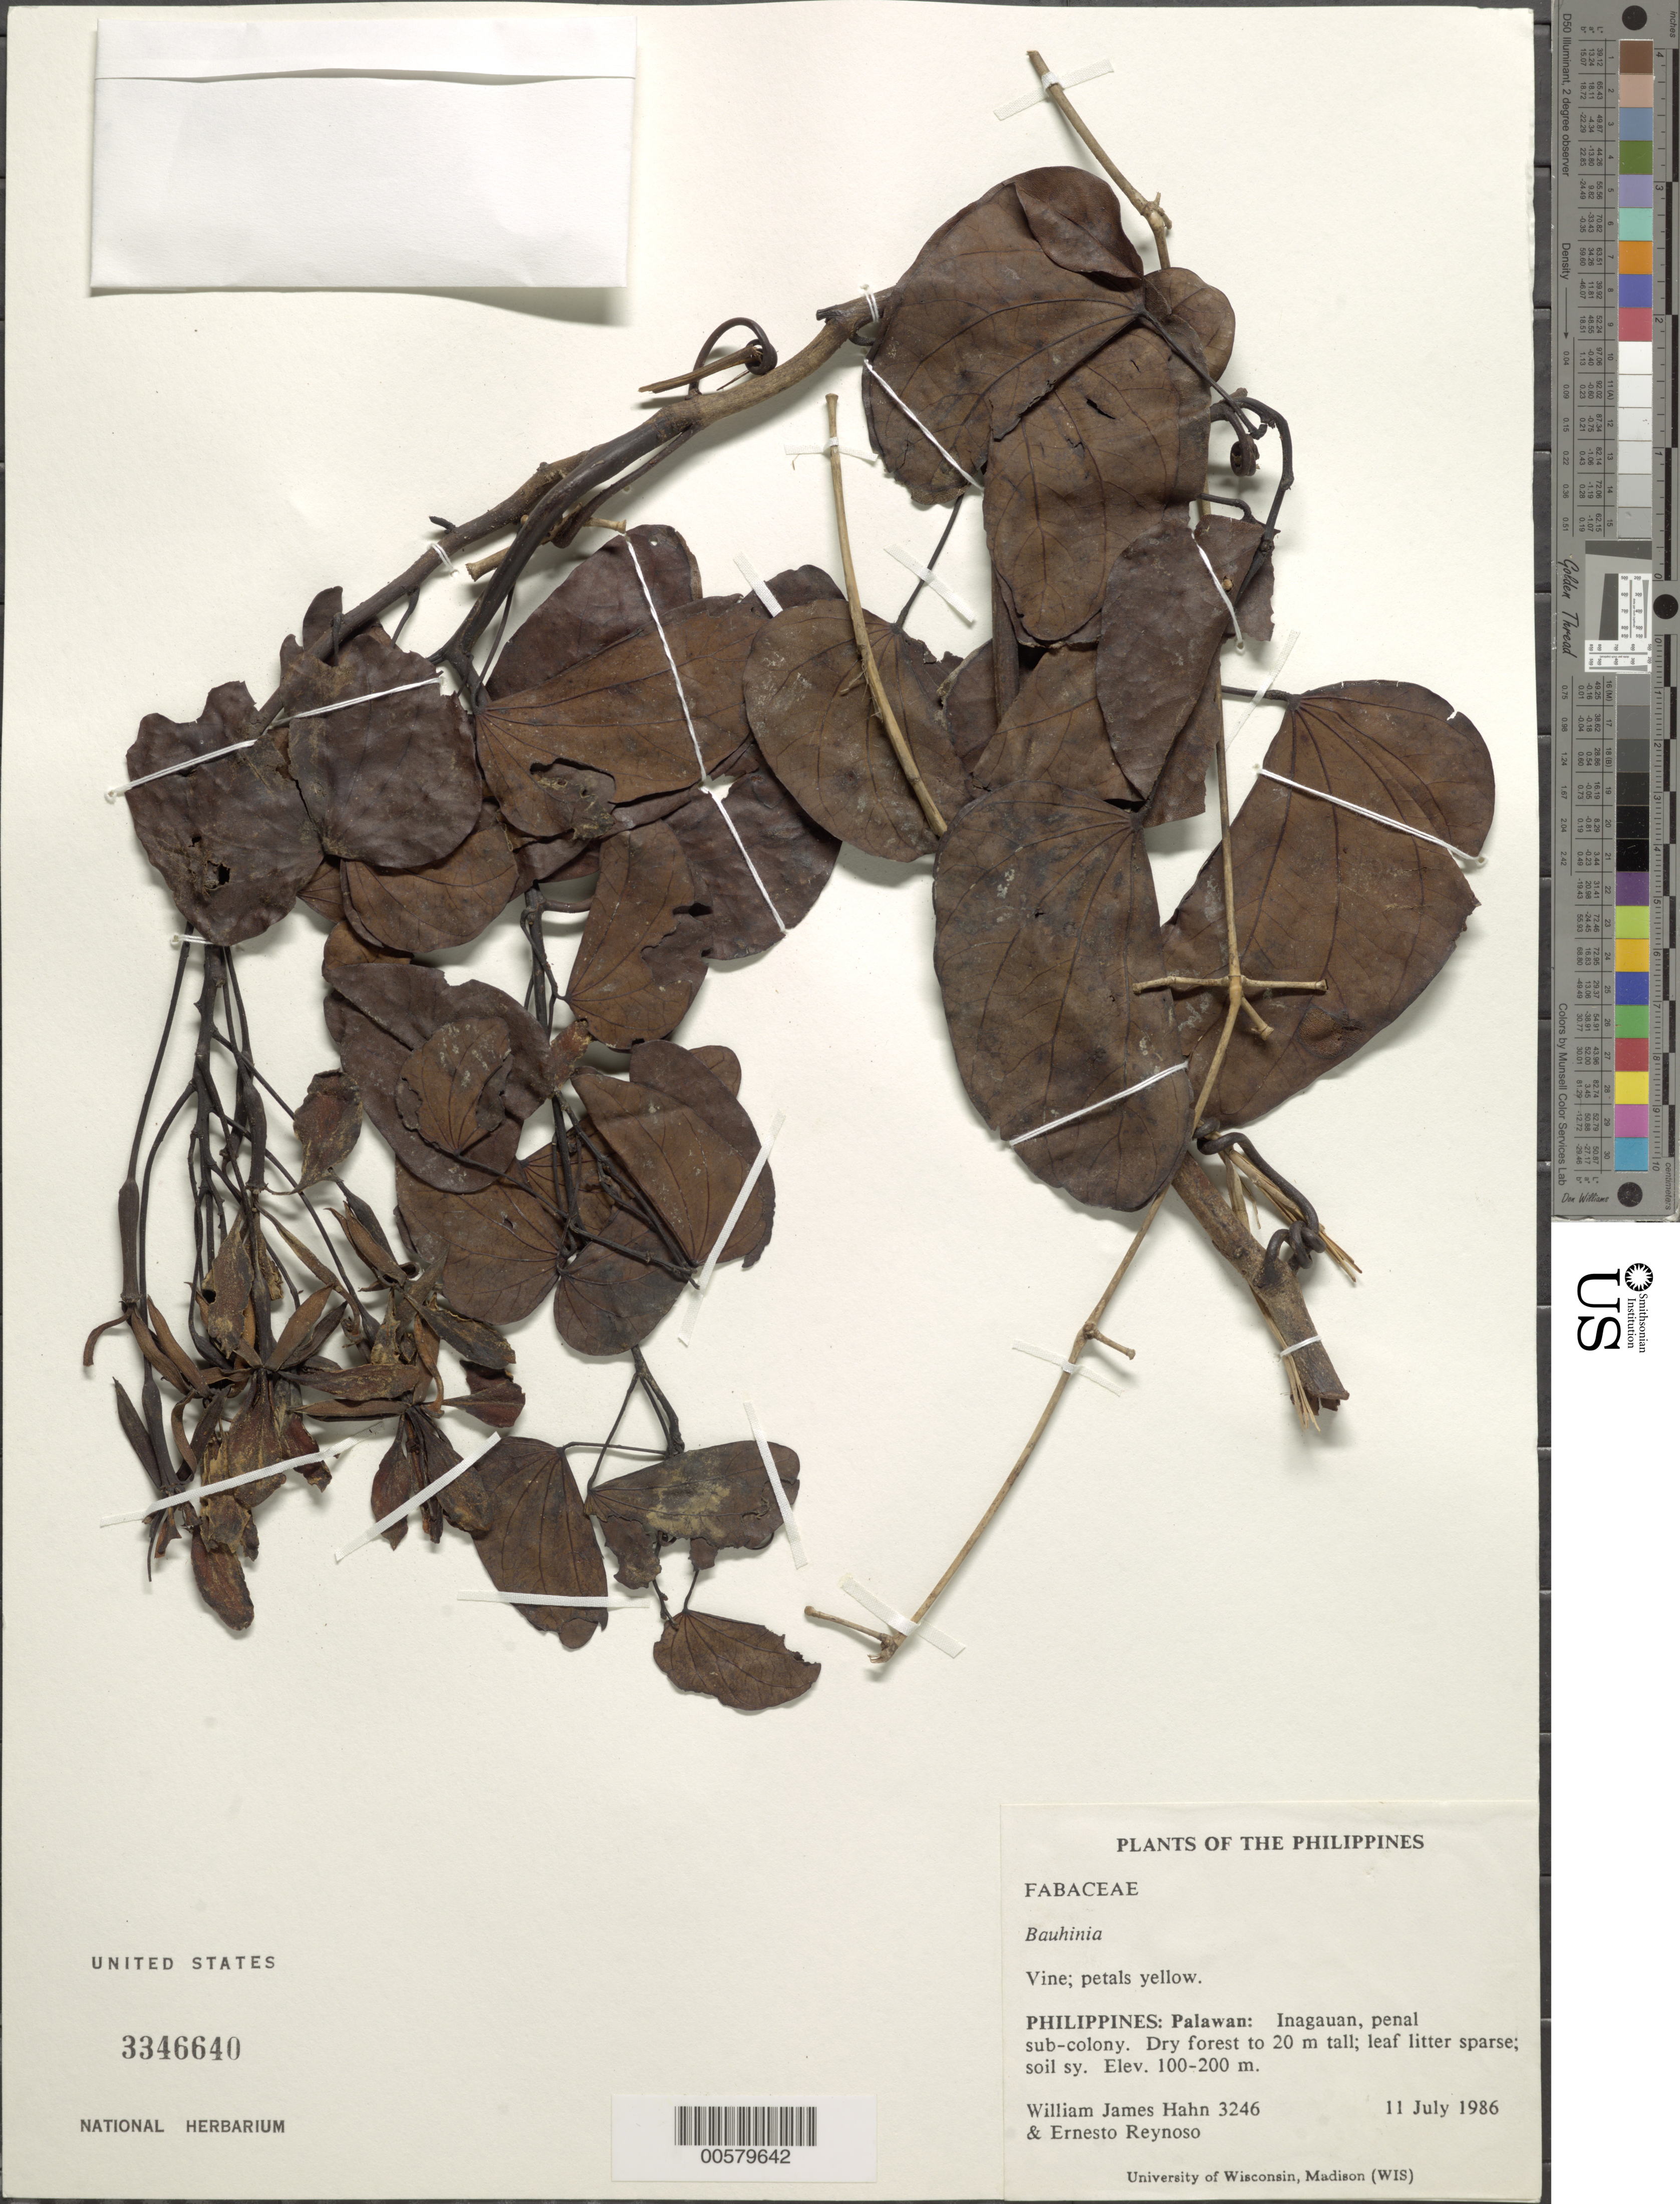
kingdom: Plantae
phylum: Tracheophyta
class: Magnoliopsida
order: Fabales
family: Fabaceae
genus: Bauhinia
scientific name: Bauhinia sp.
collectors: W. J. Hahn & E. Reynoso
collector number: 3246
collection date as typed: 11 Jul 1986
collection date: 1986-07-11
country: Philippines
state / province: Mimaropa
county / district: Palawan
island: Palawan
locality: Palawan, inagaunan, penal sub-colony.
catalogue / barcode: US 3346640